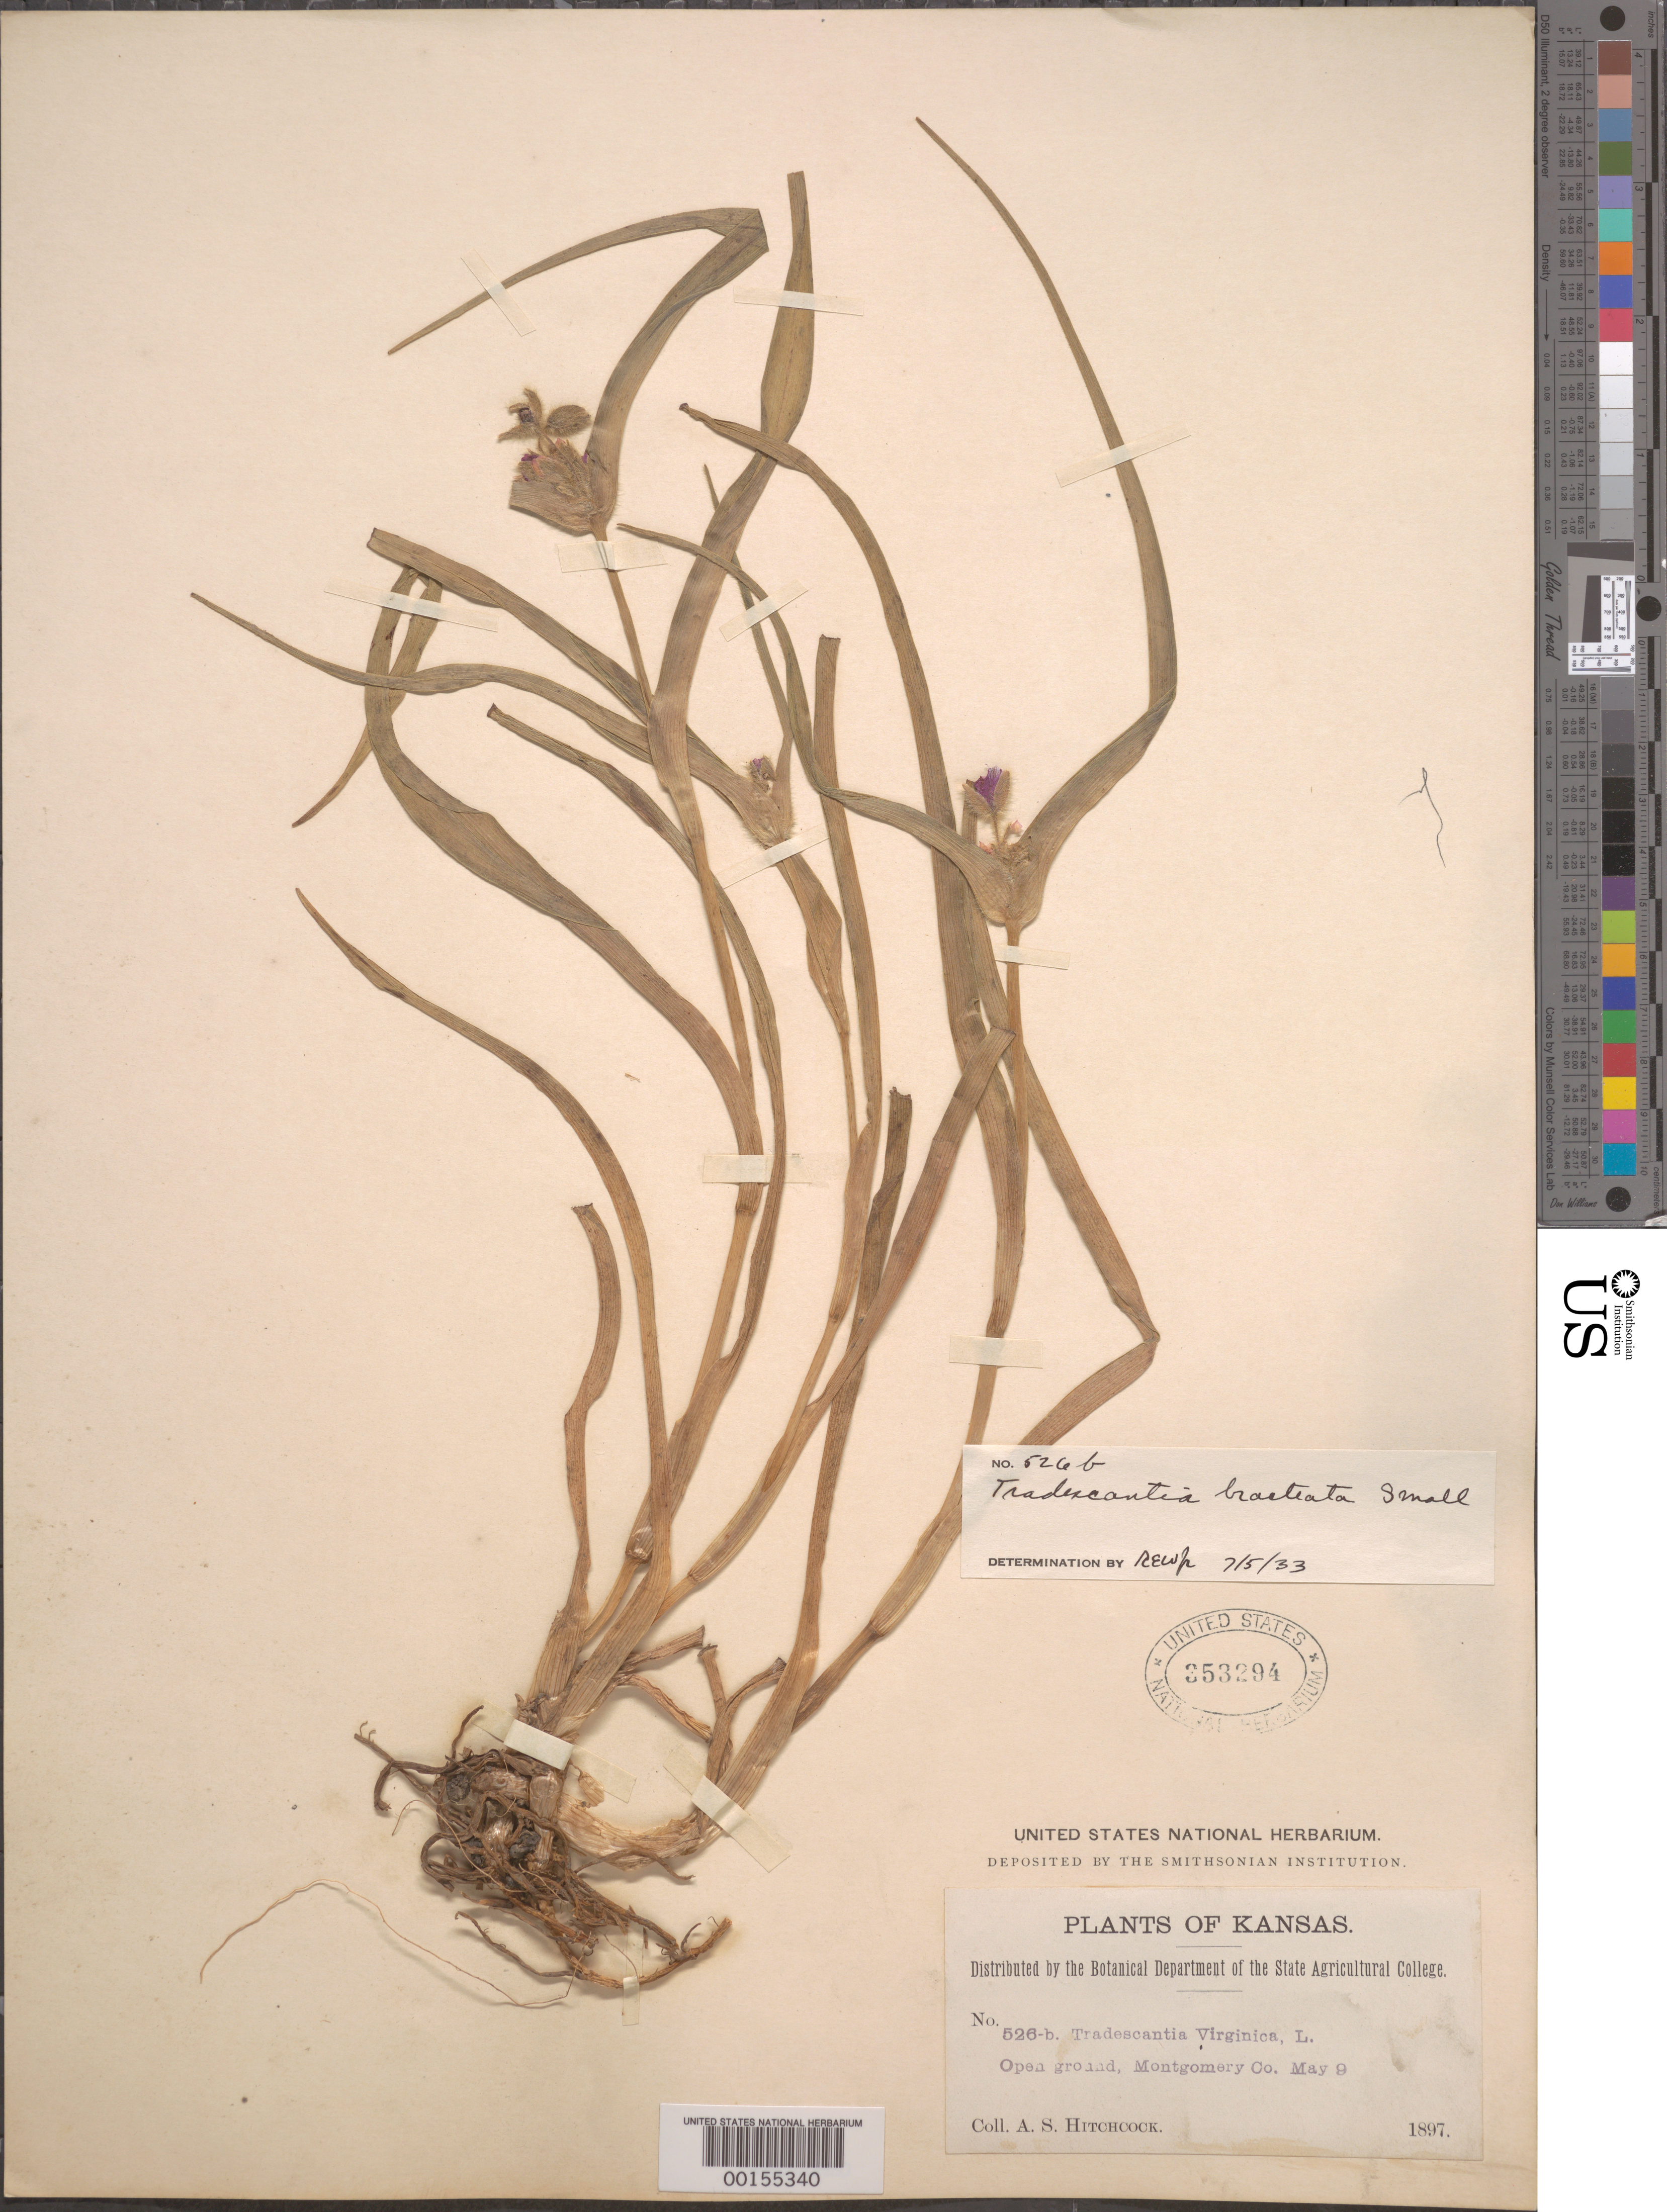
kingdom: Plantae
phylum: Tracheophyta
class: Liliopsida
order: Commelinales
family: Commelinaceae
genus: Tradescantia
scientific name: Tradescantia bracteata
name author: Small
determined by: REW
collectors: A. S. Hitchcock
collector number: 526-b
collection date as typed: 09 May 1897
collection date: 1897-05-09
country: United States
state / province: Kansas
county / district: Montgomery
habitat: Open ground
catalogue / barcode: US 353294